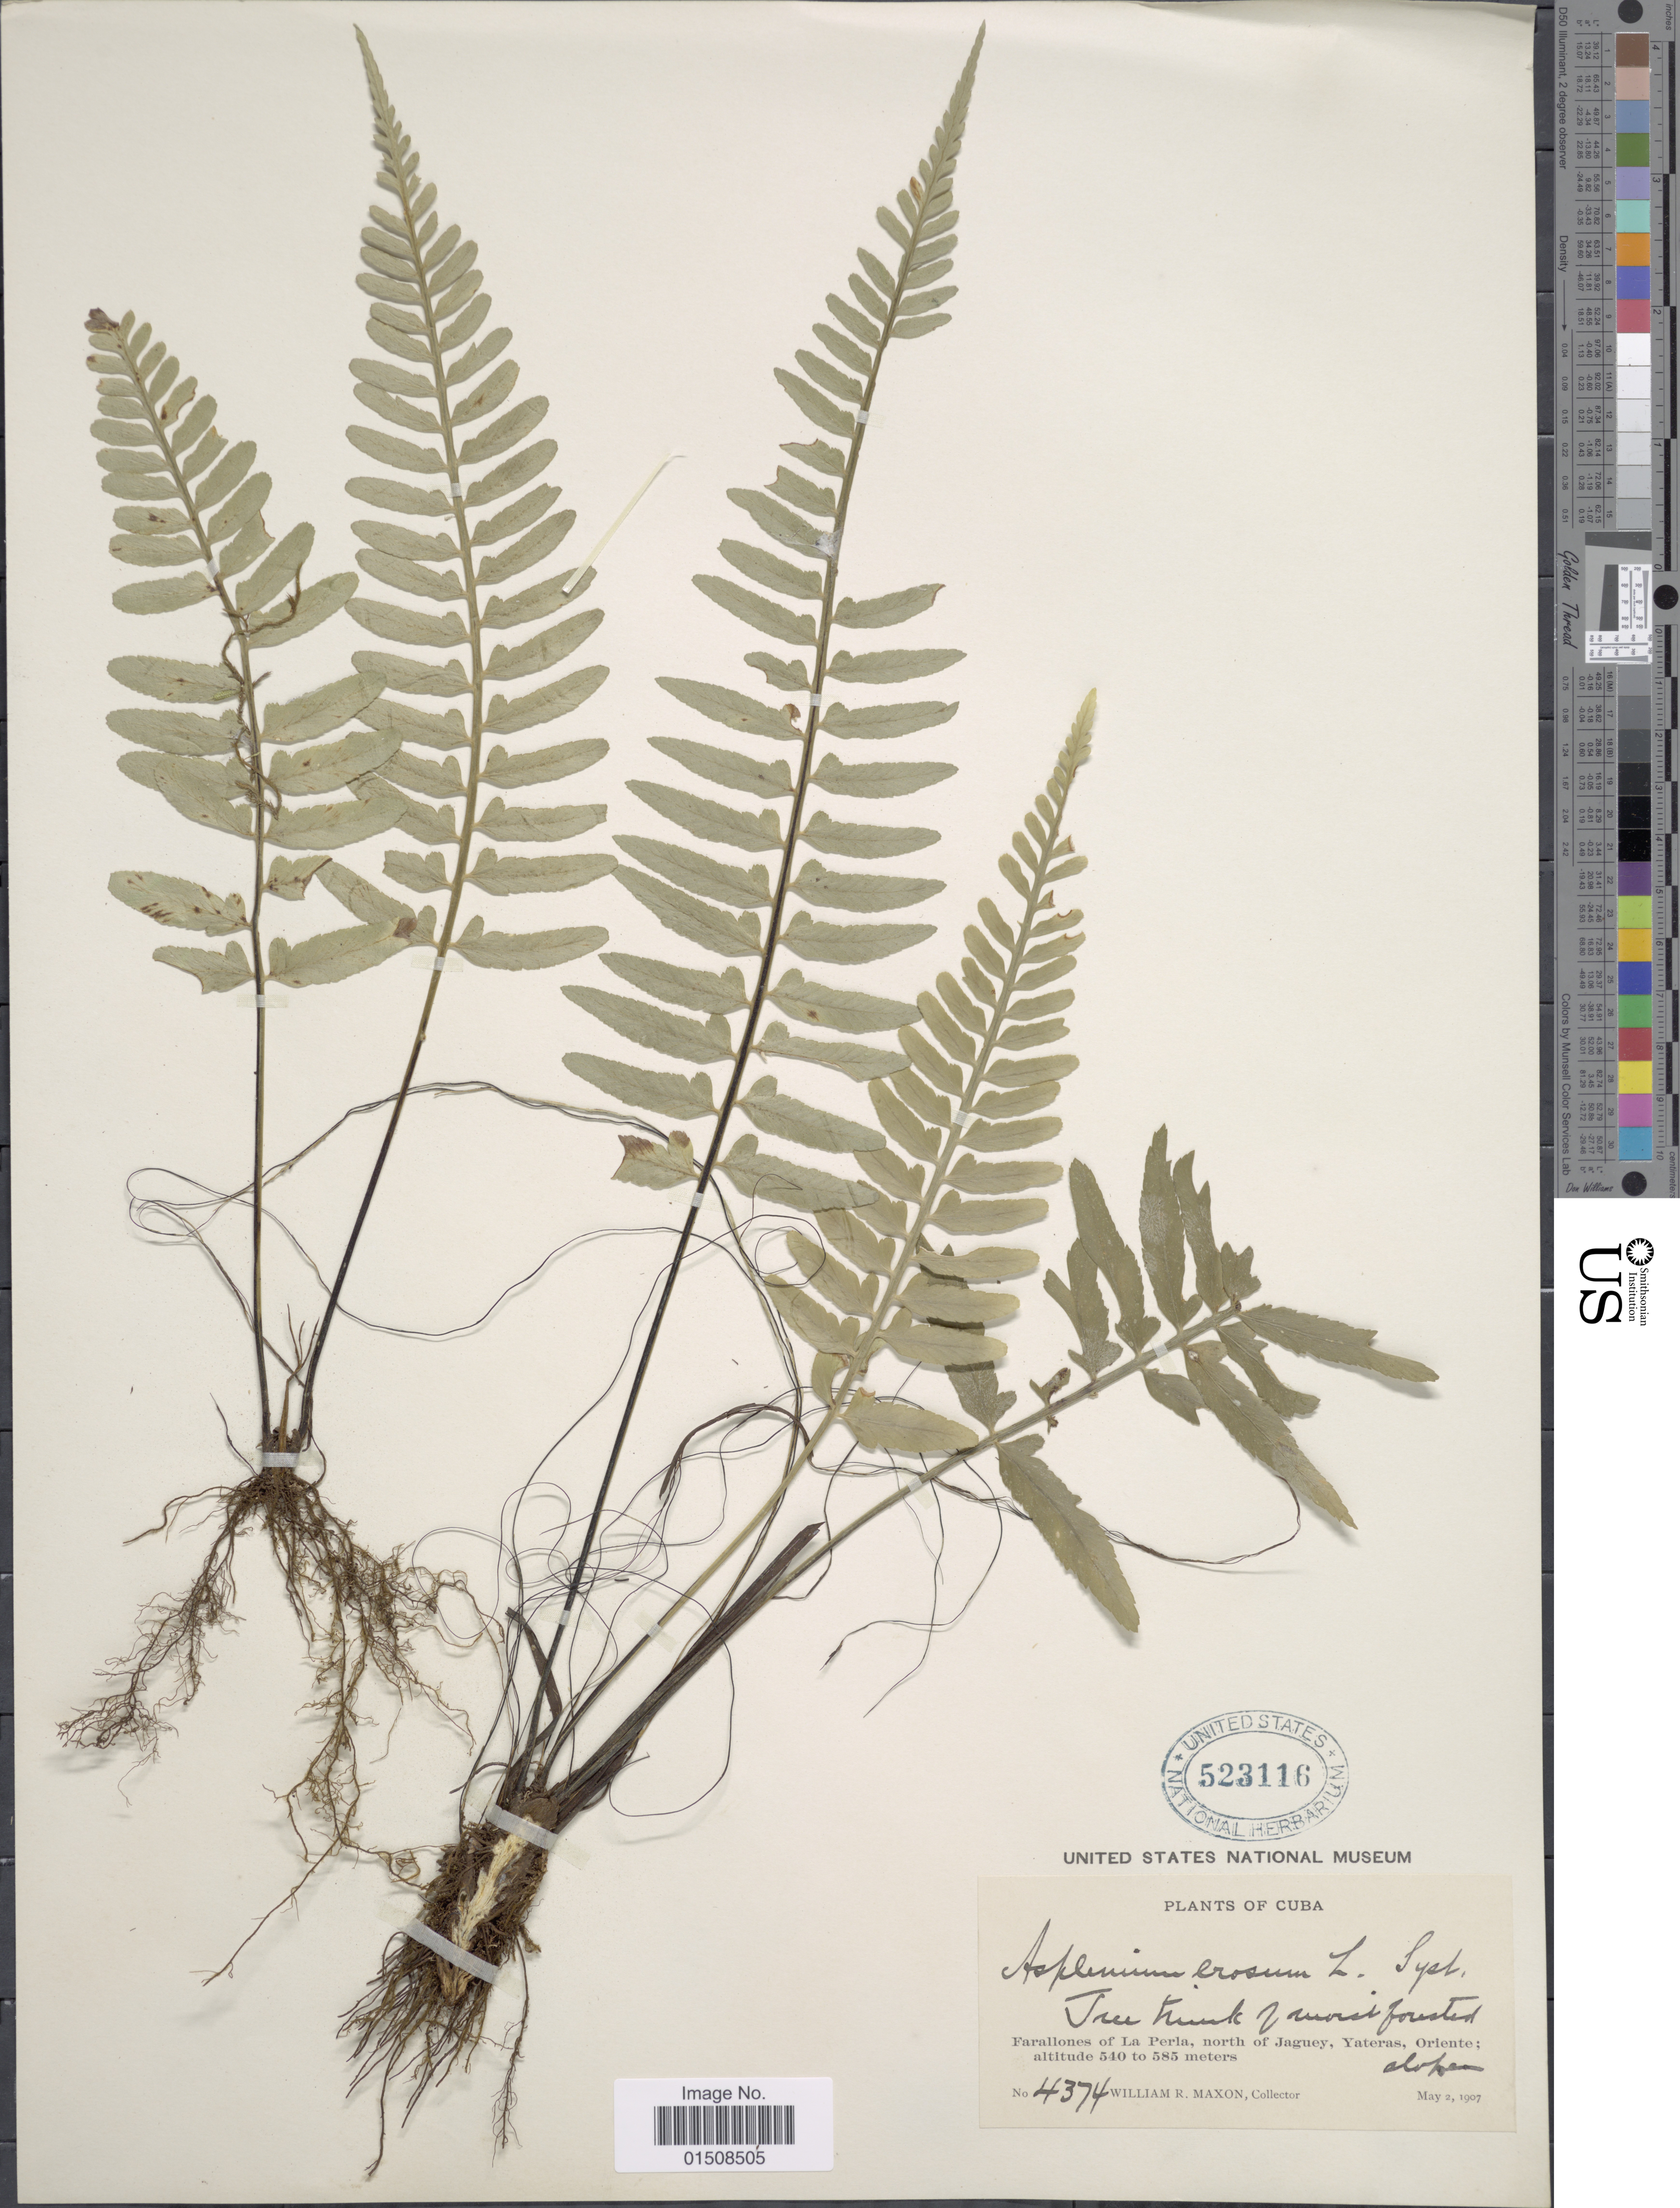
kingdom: Plantae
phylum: Tracheophyta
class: Polypodiopsida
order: Polypodiales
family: Aspleniaceae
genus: Asplenium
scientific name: Asplenium auritum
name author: Sw.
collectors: W. R. Maxon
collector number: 4374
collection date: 1907-05-02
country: Cuba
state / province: Oriente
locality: Farallones of La Perla, north of Jaguey, Yateras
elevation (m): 540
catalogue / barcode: US 523116